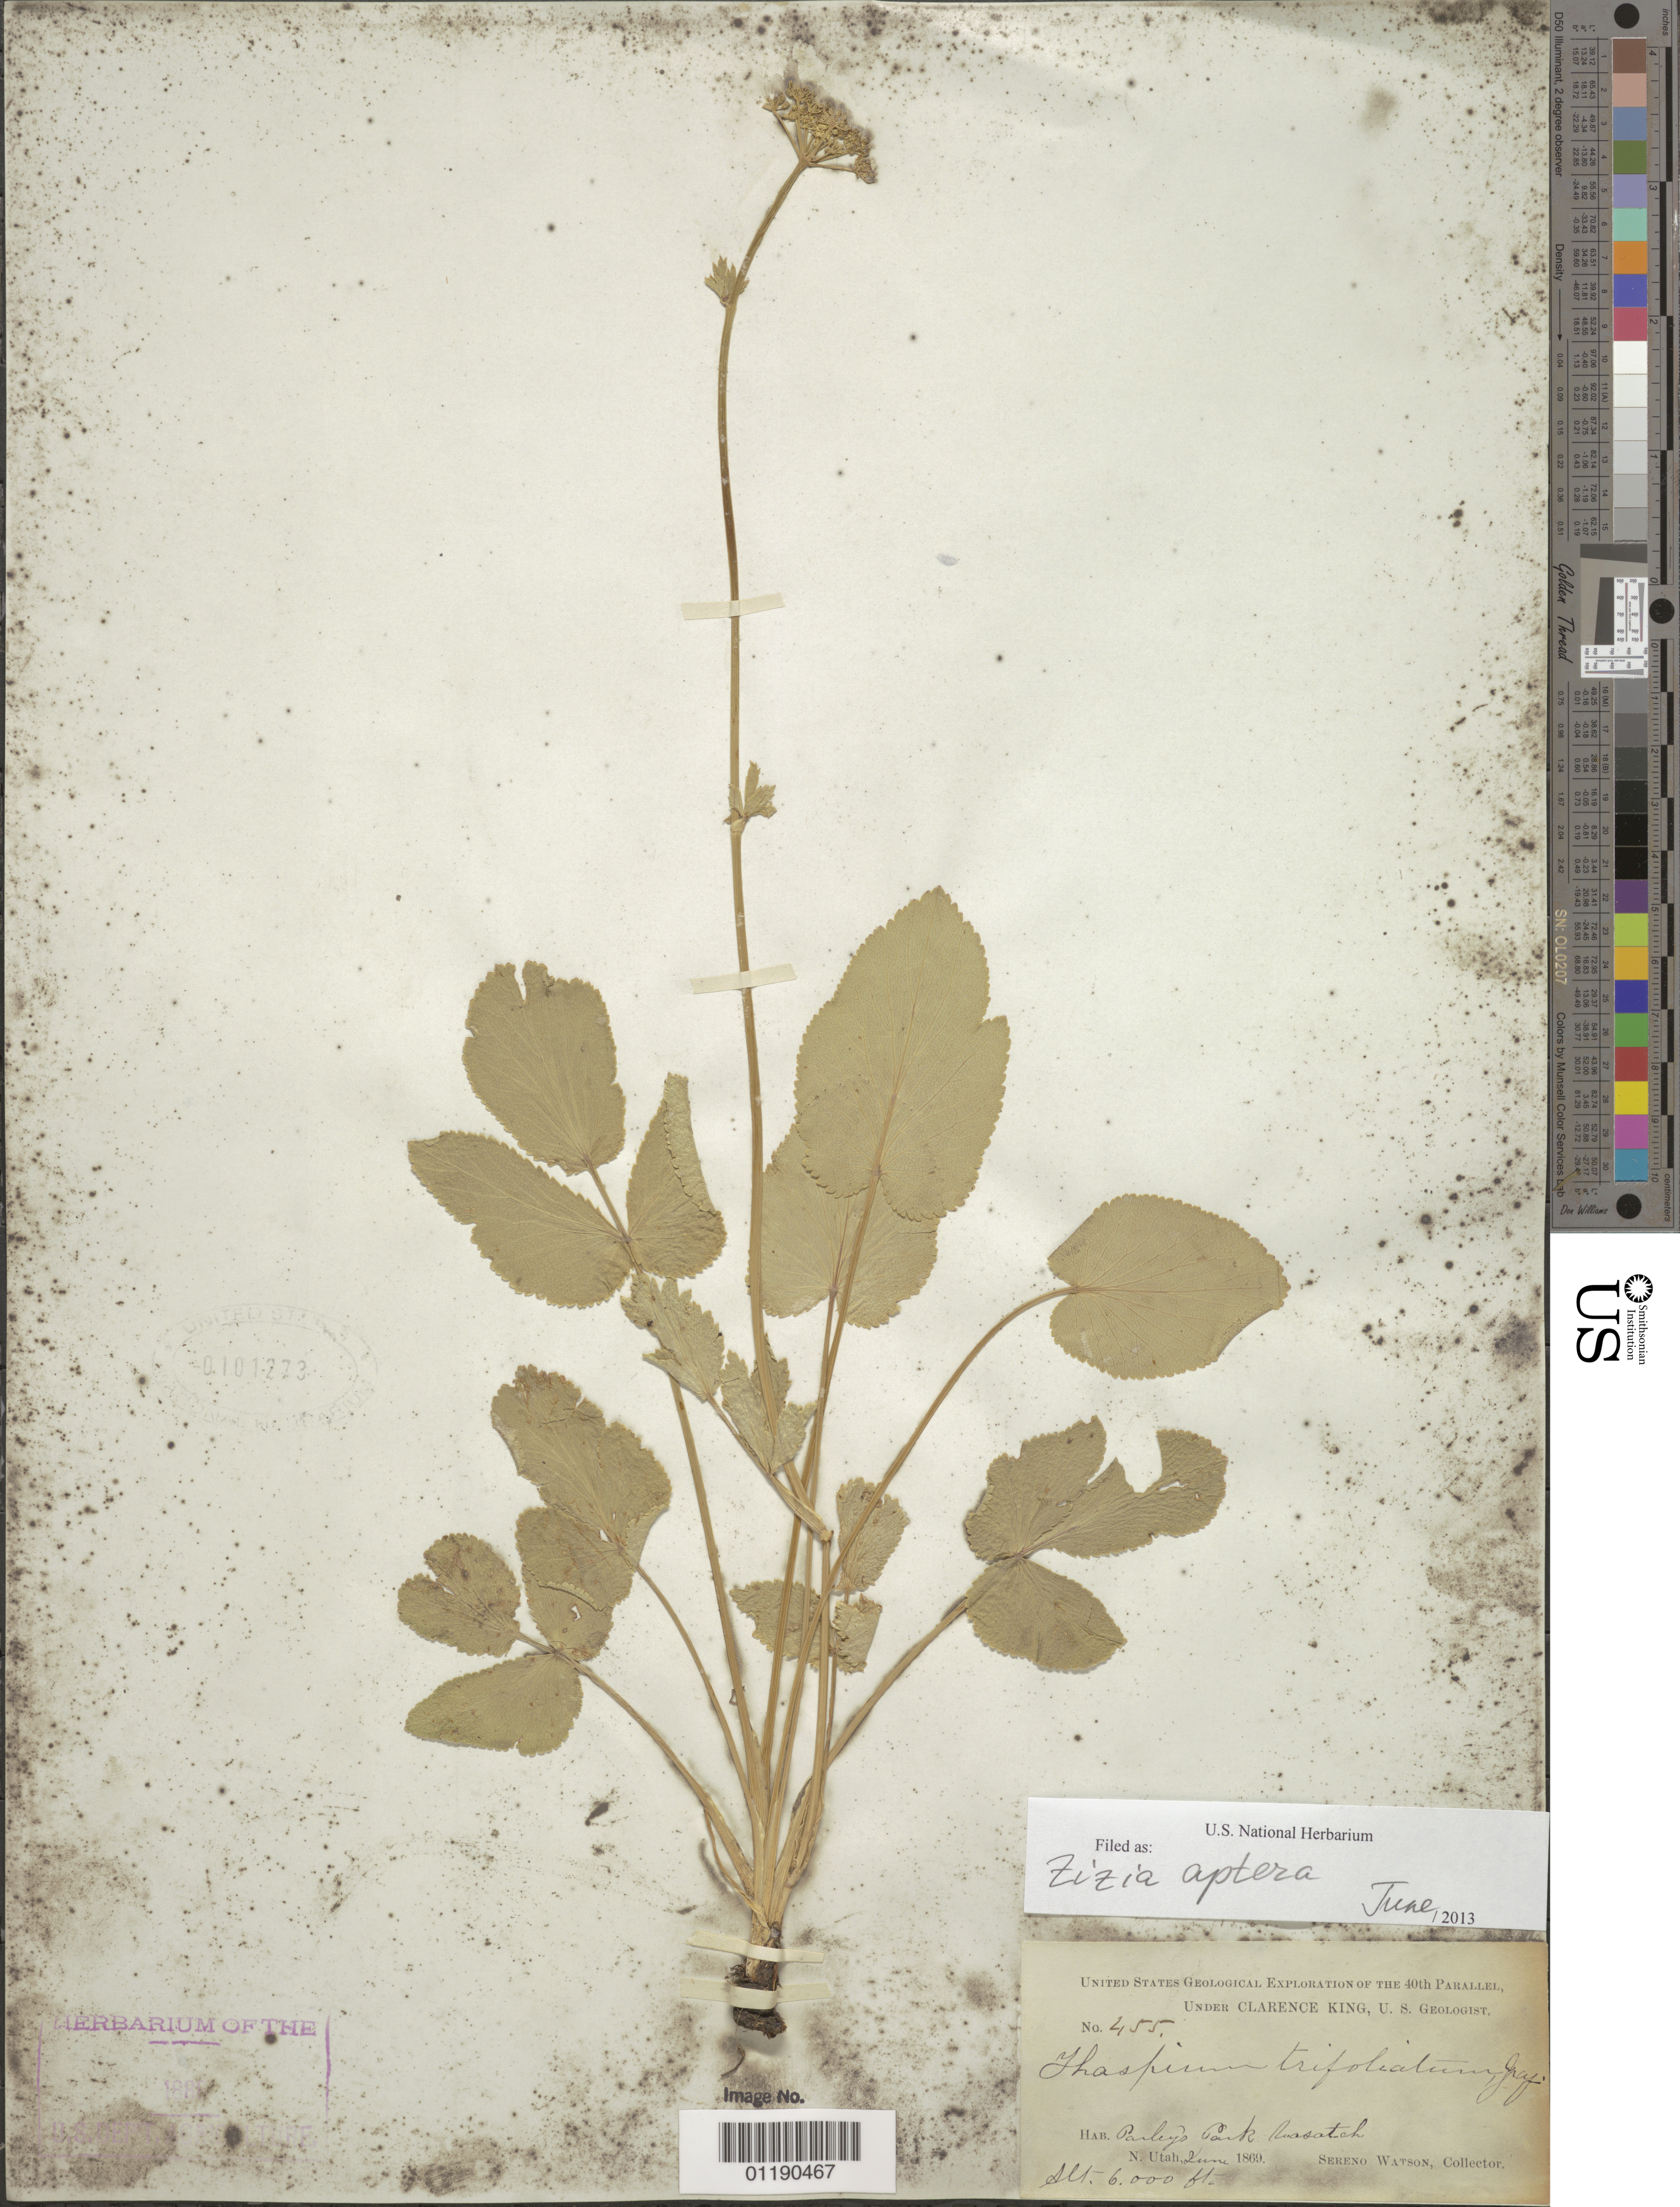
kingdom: Plantae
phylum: Tracheophyta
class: Magnoliopsida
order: Apiales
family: Apiaceae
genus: Zizia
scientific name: Zizia aptera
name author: (A. Gray) Fernald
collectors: S. Watson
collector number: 455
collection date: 1869-06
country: United States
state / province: Utah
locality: Parley's Park, Wasatch, N. Utah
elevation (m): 1829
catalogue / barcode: US 101273